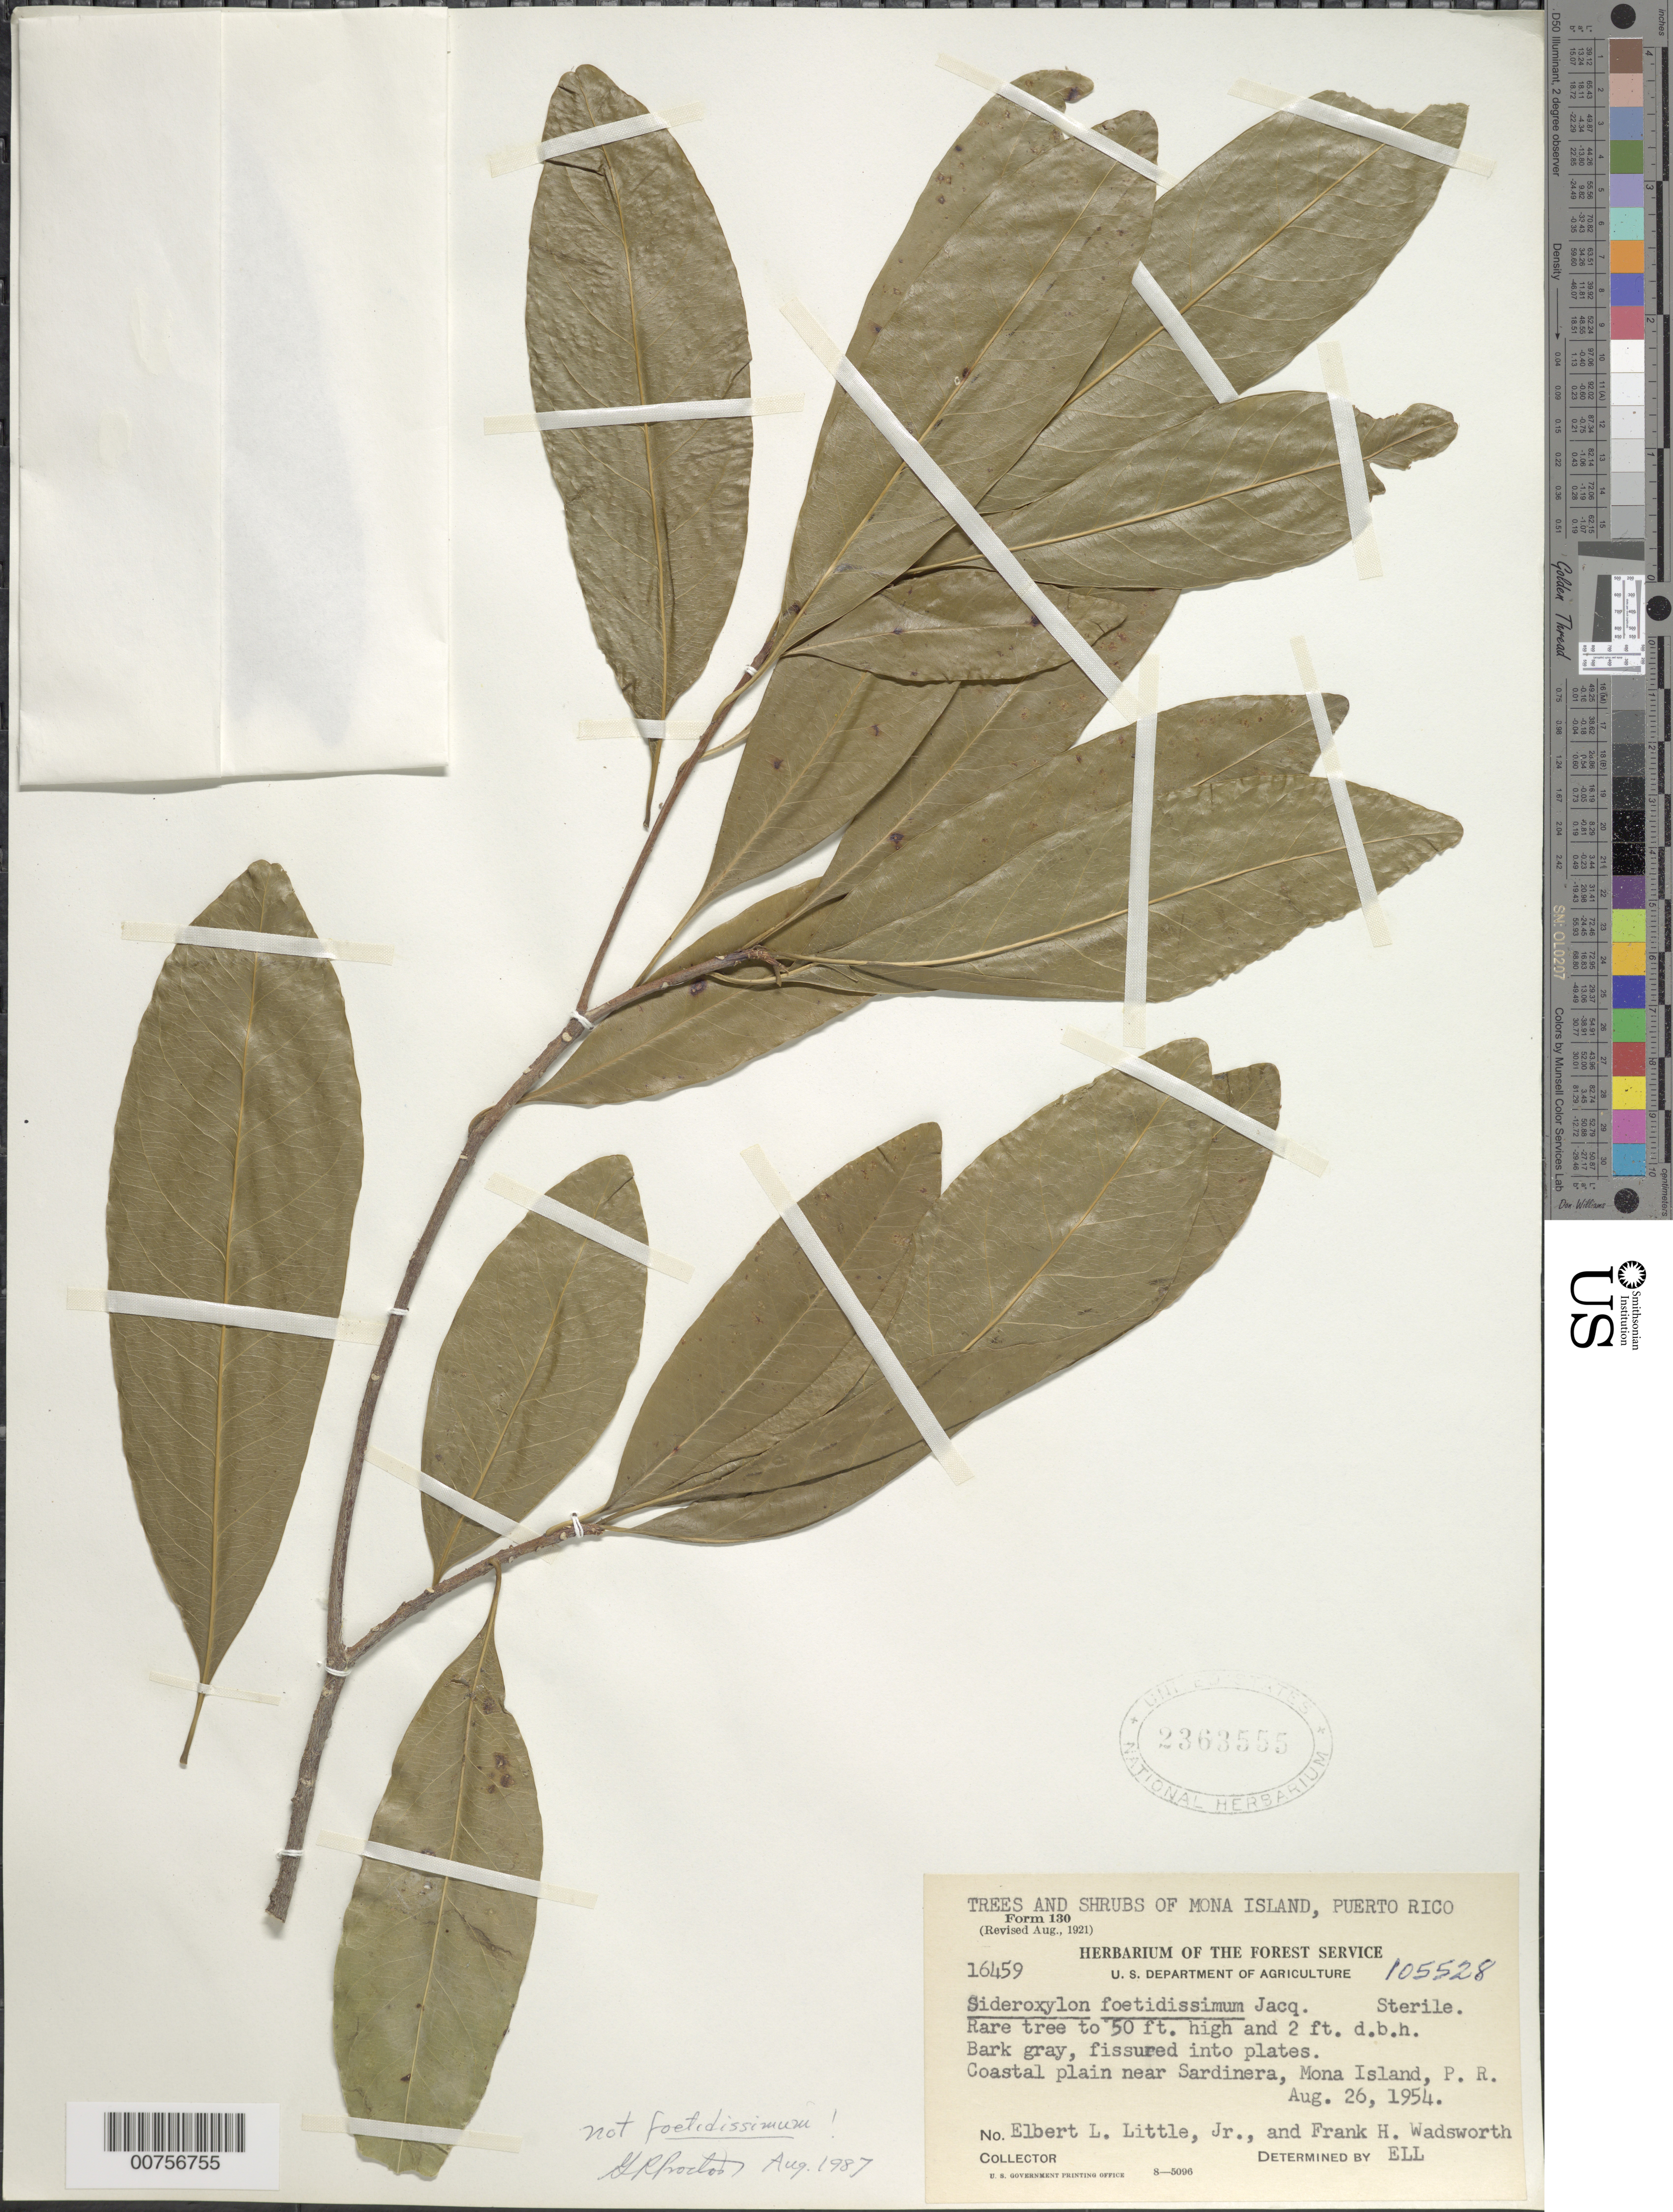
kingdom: Plantae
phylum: Tracheophyta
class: Magnoliopsida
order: Ericales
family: Sapotaceae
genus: Sideroxylon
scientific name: Sideroxylon foetidissimum subsp. foetidissimum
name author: Jacq.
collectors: E. L. Little & F. Wadsworth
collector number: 16459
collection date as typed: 26 Aug 1954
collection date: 1954-08-26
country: Puerto Rico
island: Mona I.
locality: Near Sardinera.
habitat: Coastal plain.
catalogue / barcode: US 2363555